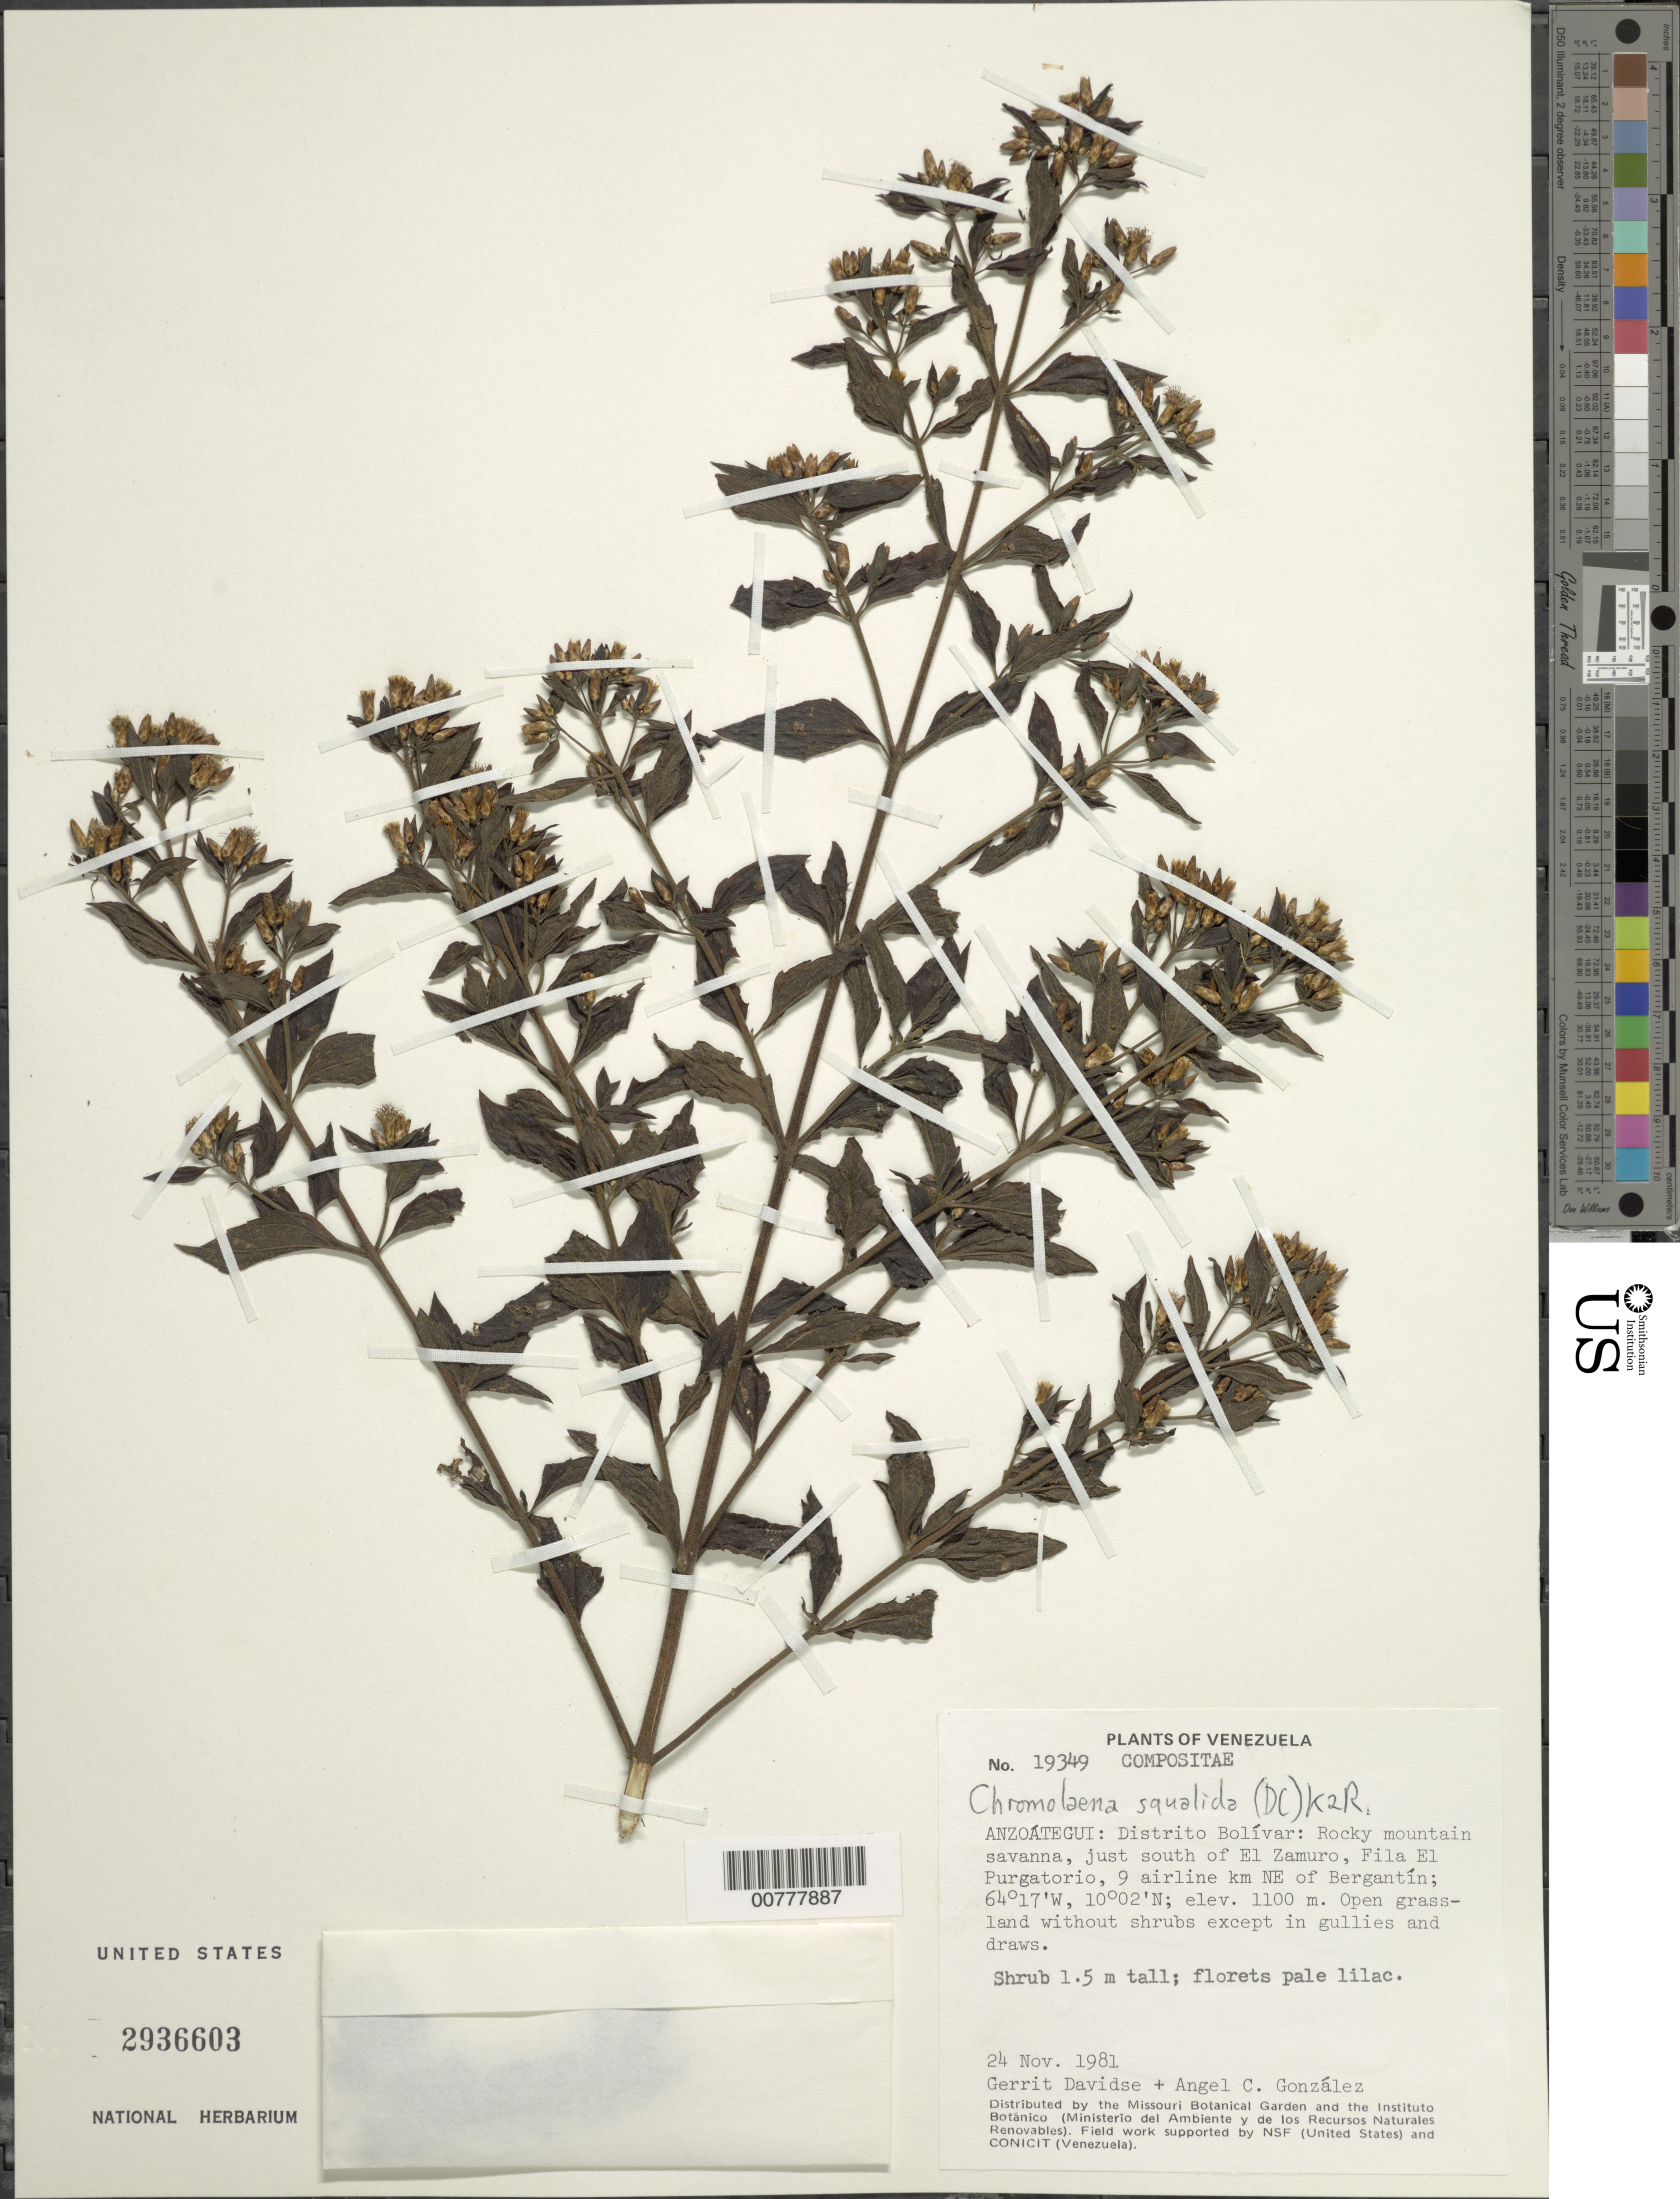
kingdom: Plantae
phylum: Tracheophyta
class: Magnoliopsida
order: Asterales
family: Asteraceae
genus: Chromolaena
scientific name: Chromolaena squalida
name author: (DC.) R.M. King & H. Rob.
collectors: G. Davidse & A. C. González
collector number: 19349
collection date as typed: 24-Nov-81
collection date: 1981-11-24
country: Venezuela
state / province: Anzoátegui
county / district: Simón Bolívar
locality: El Zamuro, just S of; Filia El Purgatorío, 9 airline km NE of Bergantin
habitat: Rocky mountain savanna; open grassland without shrubs except in gullies and draws; growing in forested ravine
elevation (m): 1100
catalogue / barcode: US 2936603